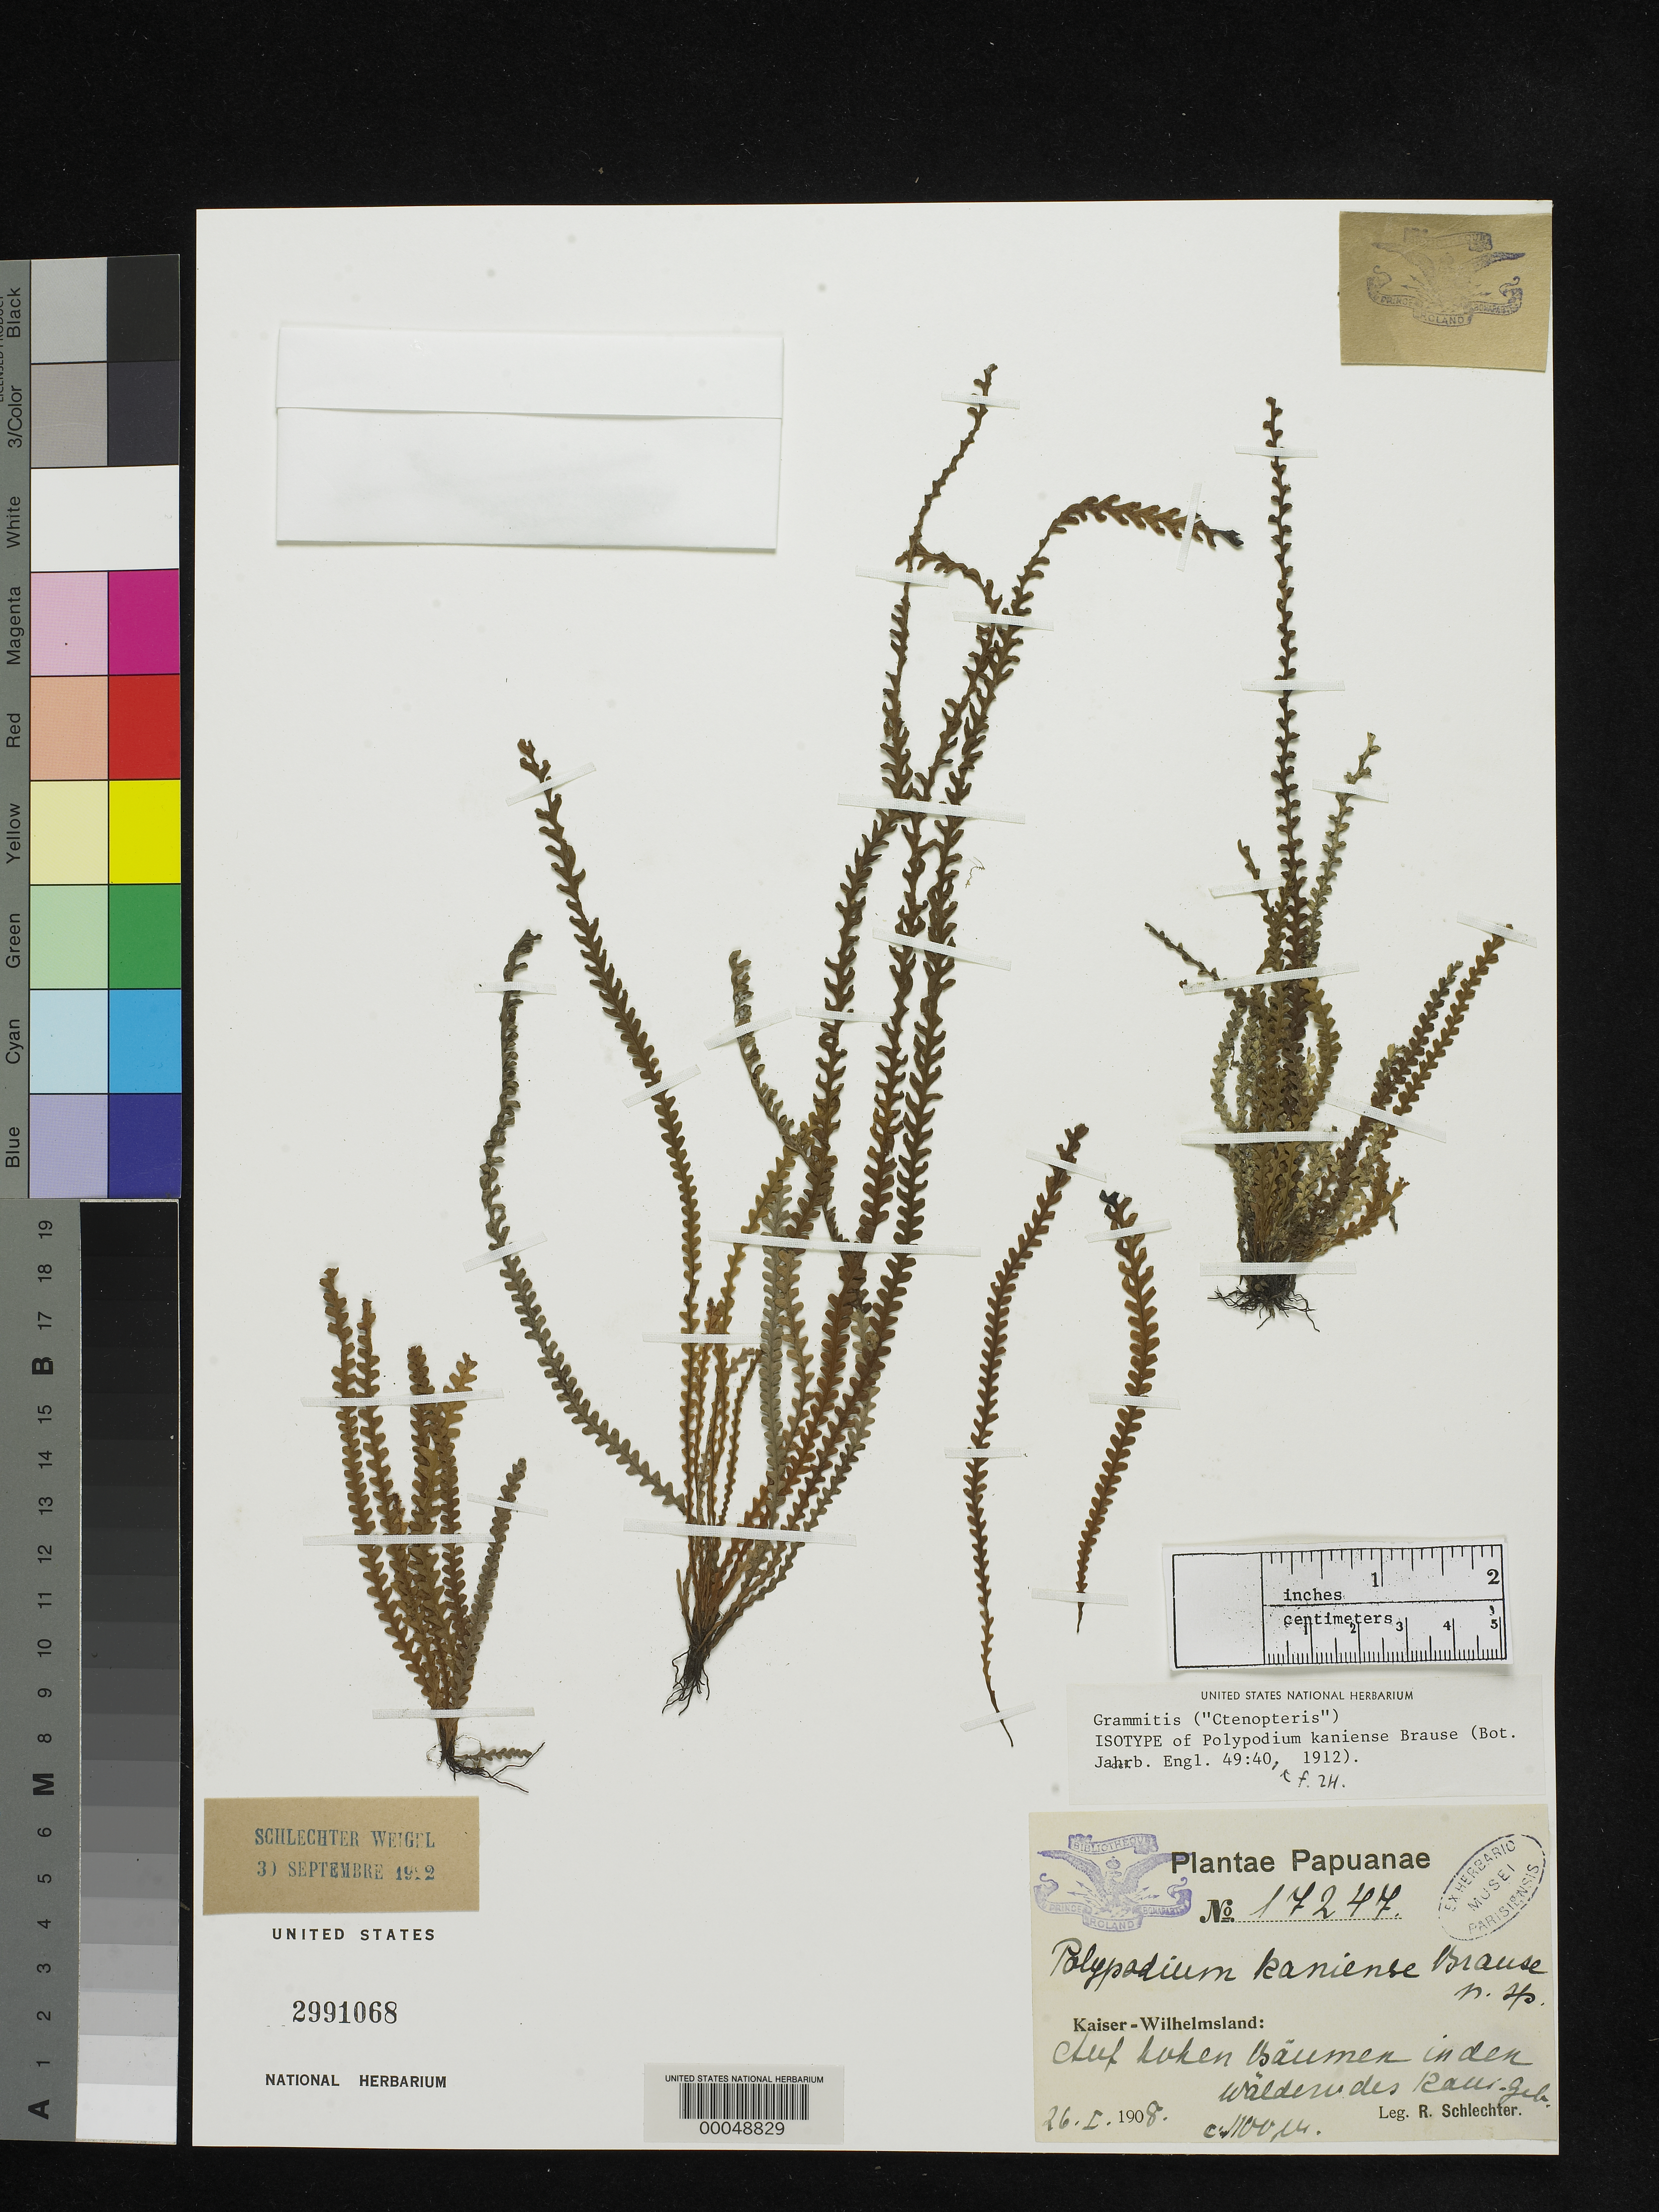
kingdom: Plantae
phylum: Tracheophyta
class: Polypodiopsida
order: Polypodiales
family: Polypodiaceae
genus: Polypodium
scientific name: Polypodium kaniense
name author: Brause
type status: Isotype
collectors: F. R. R. Schlechter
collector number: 17247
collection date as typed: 26 Jan 1908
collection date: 1908-01-26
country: Papua New Guinea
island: New Guinea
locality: Kaiser-Wilhelmsland, Kani-Gebirges.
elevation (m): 1100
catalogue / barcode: US 2991068